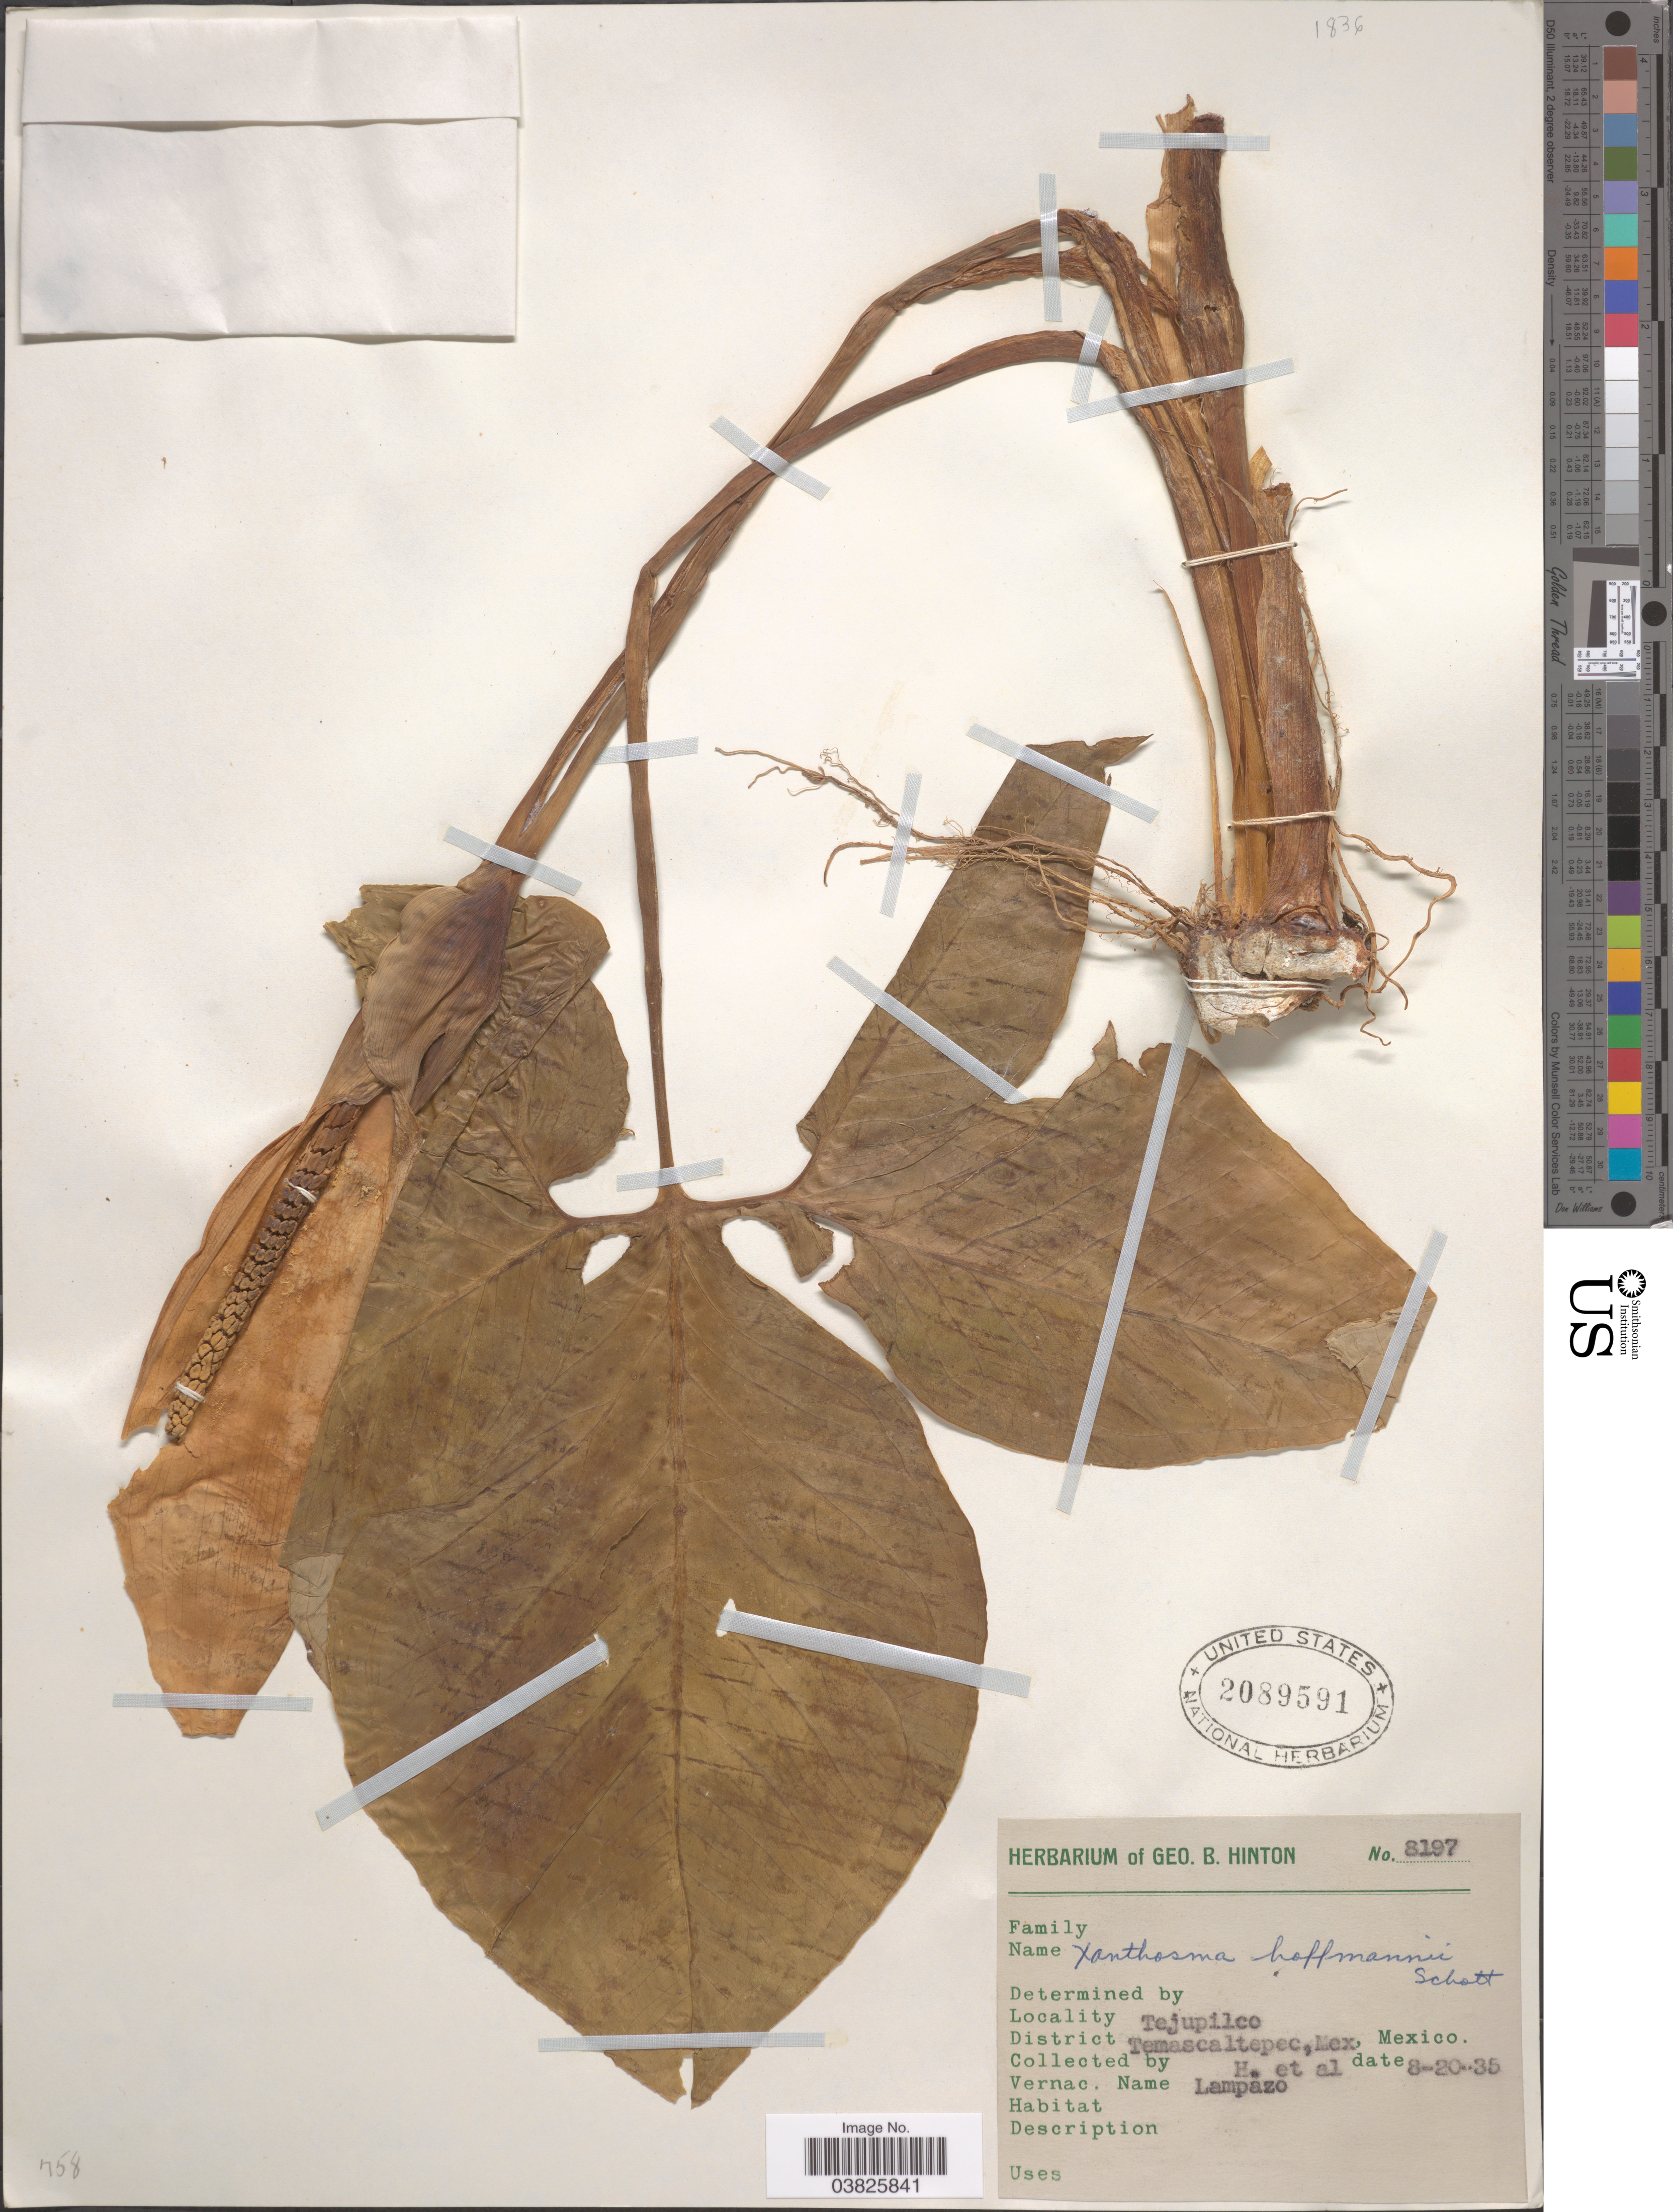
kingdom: Plantae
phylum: Tracheophyta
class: Liliopsida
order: Alismatales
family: Araceae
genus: Xanthosoma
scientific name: Xanthosoma hoffmannii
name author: (Schott) Schott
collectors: G. B. Hinton & et al.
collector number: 8197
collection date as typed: Transcribed d/m/y: 20/8/35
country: Mexico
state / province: México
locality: Tejupilco. District Temascaltepec.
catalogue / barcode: US 2089591